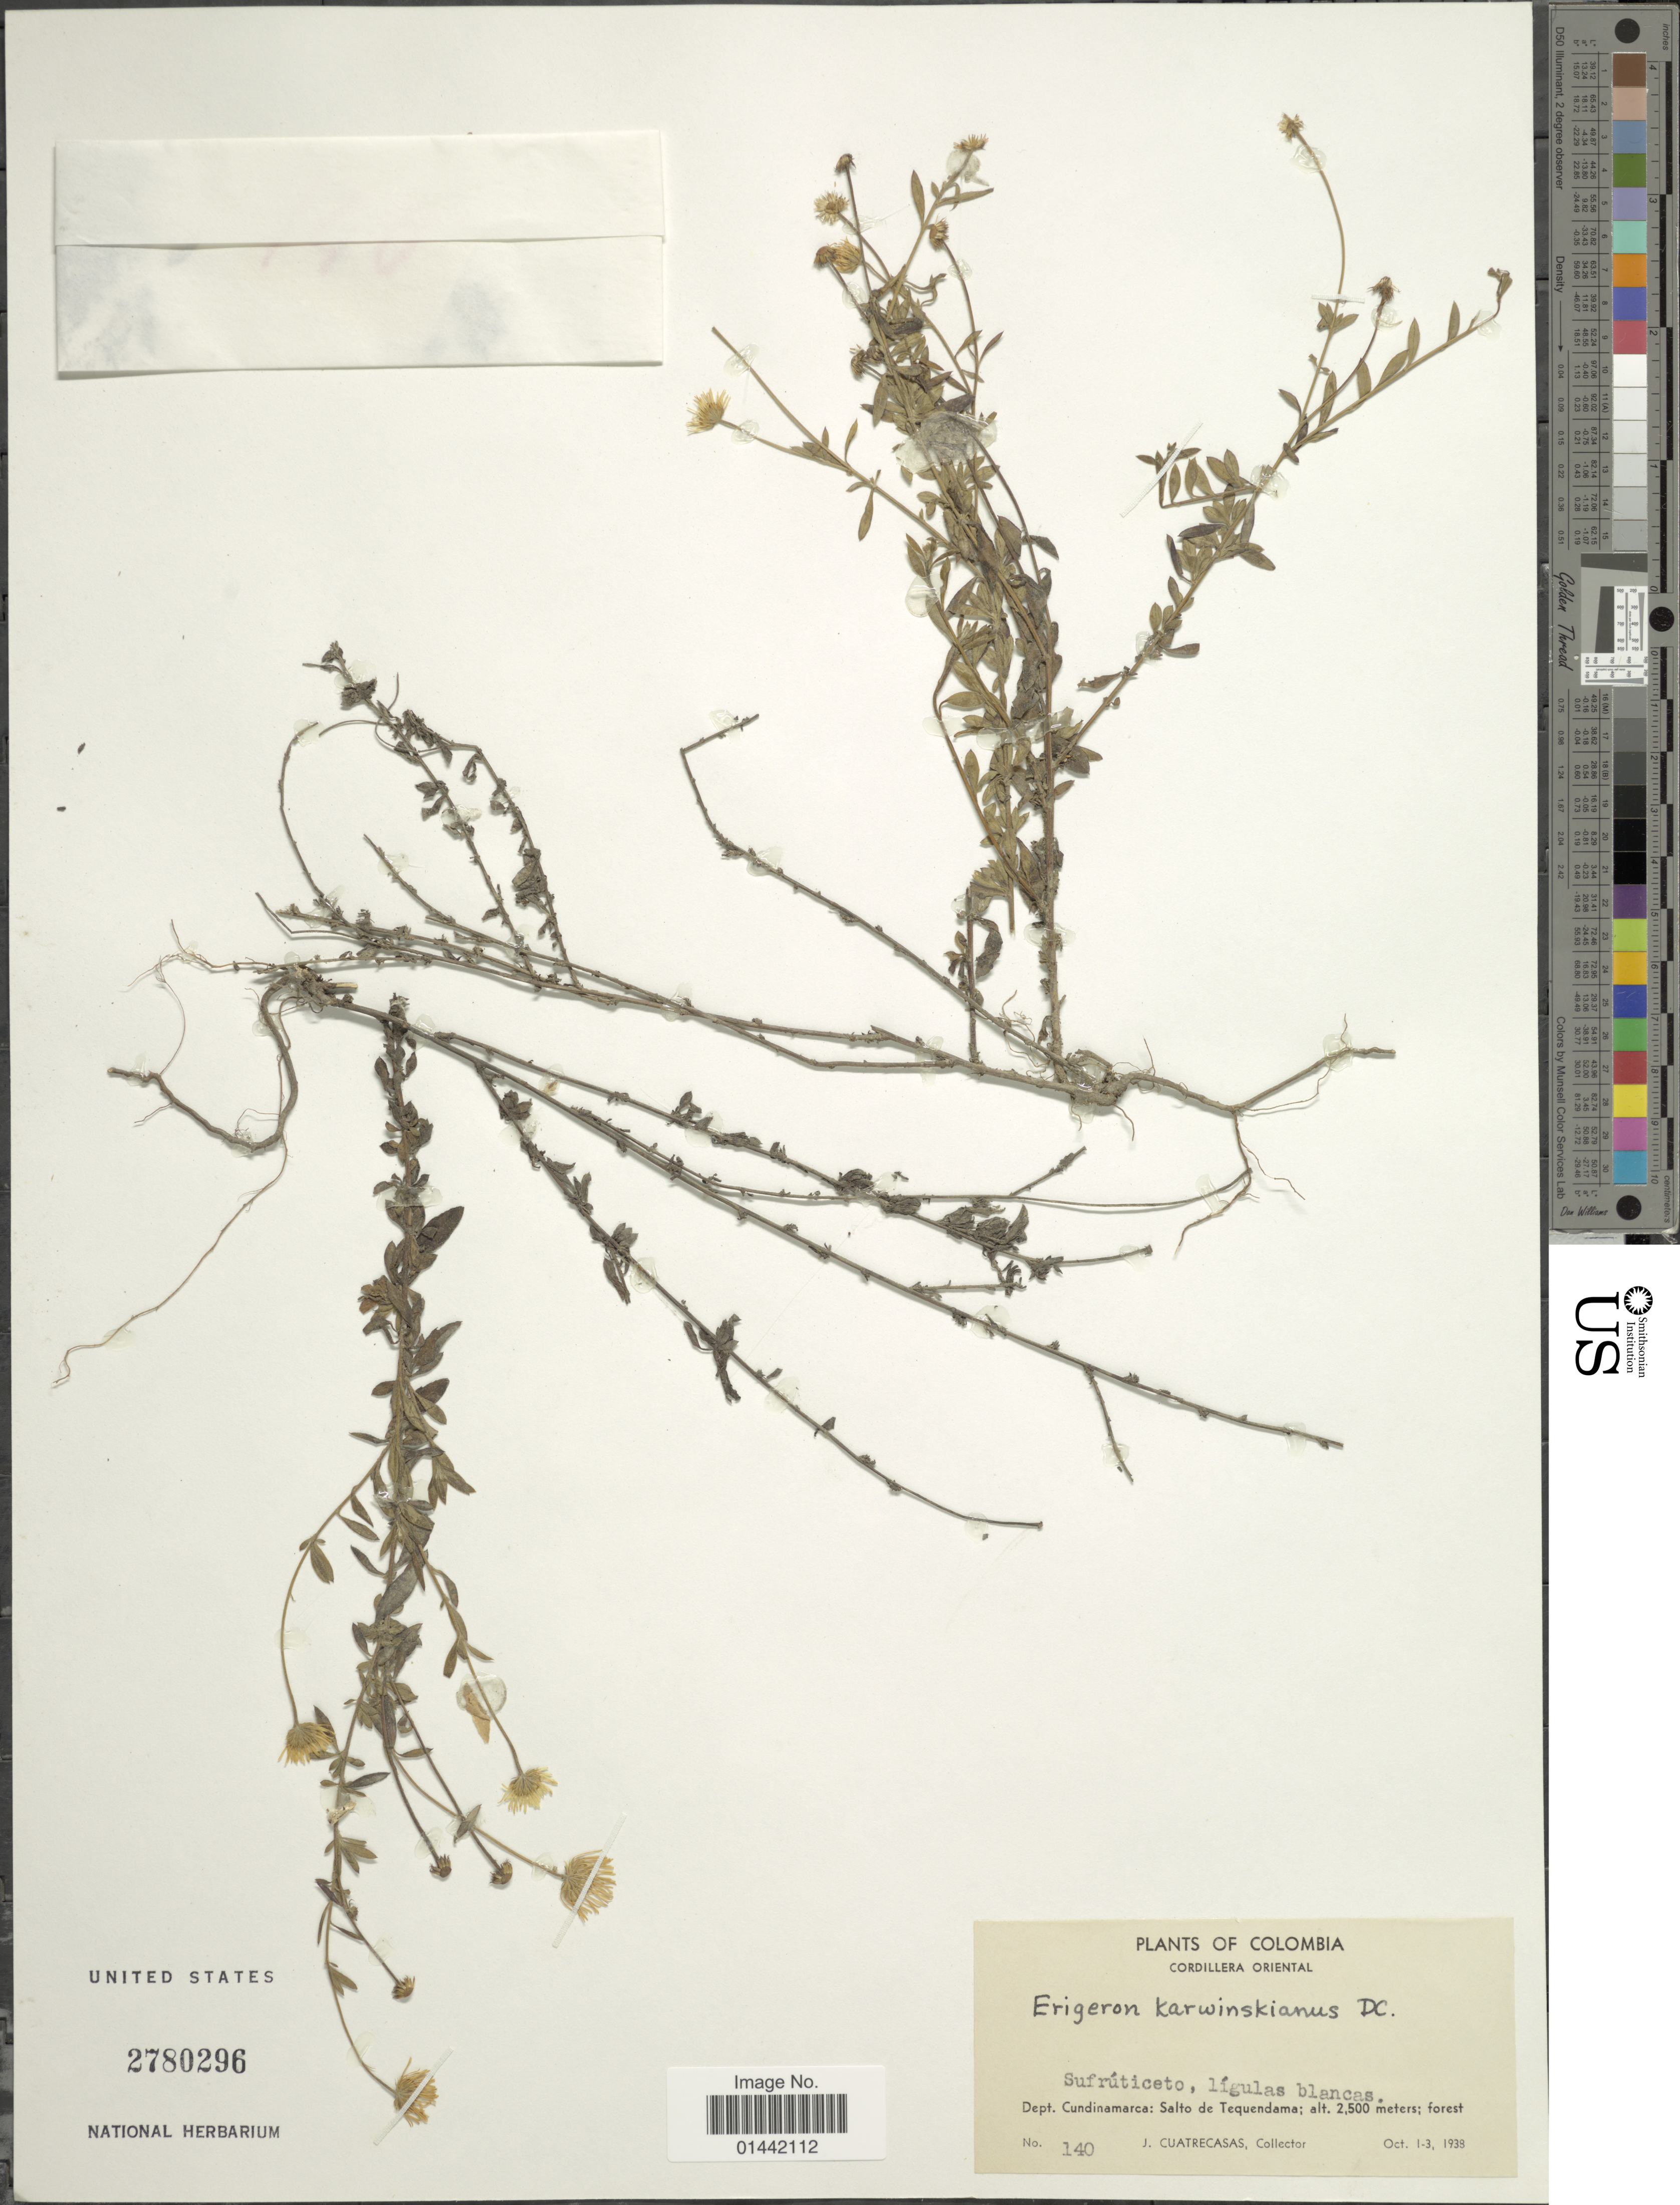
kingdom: Plantae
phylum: Tracheophyta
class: Magnoliopsida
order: Asterales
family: Asteraceae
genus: Erigeron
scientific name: Erigeron karvinskianus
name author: DC.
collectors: J. Cuatrecasas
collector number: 140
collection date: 1938-10-01/1938-10-03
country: Colombia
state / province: Cundinamarca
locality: Salto de Tequendama; forest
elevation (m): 2500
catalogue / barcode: US 2780296